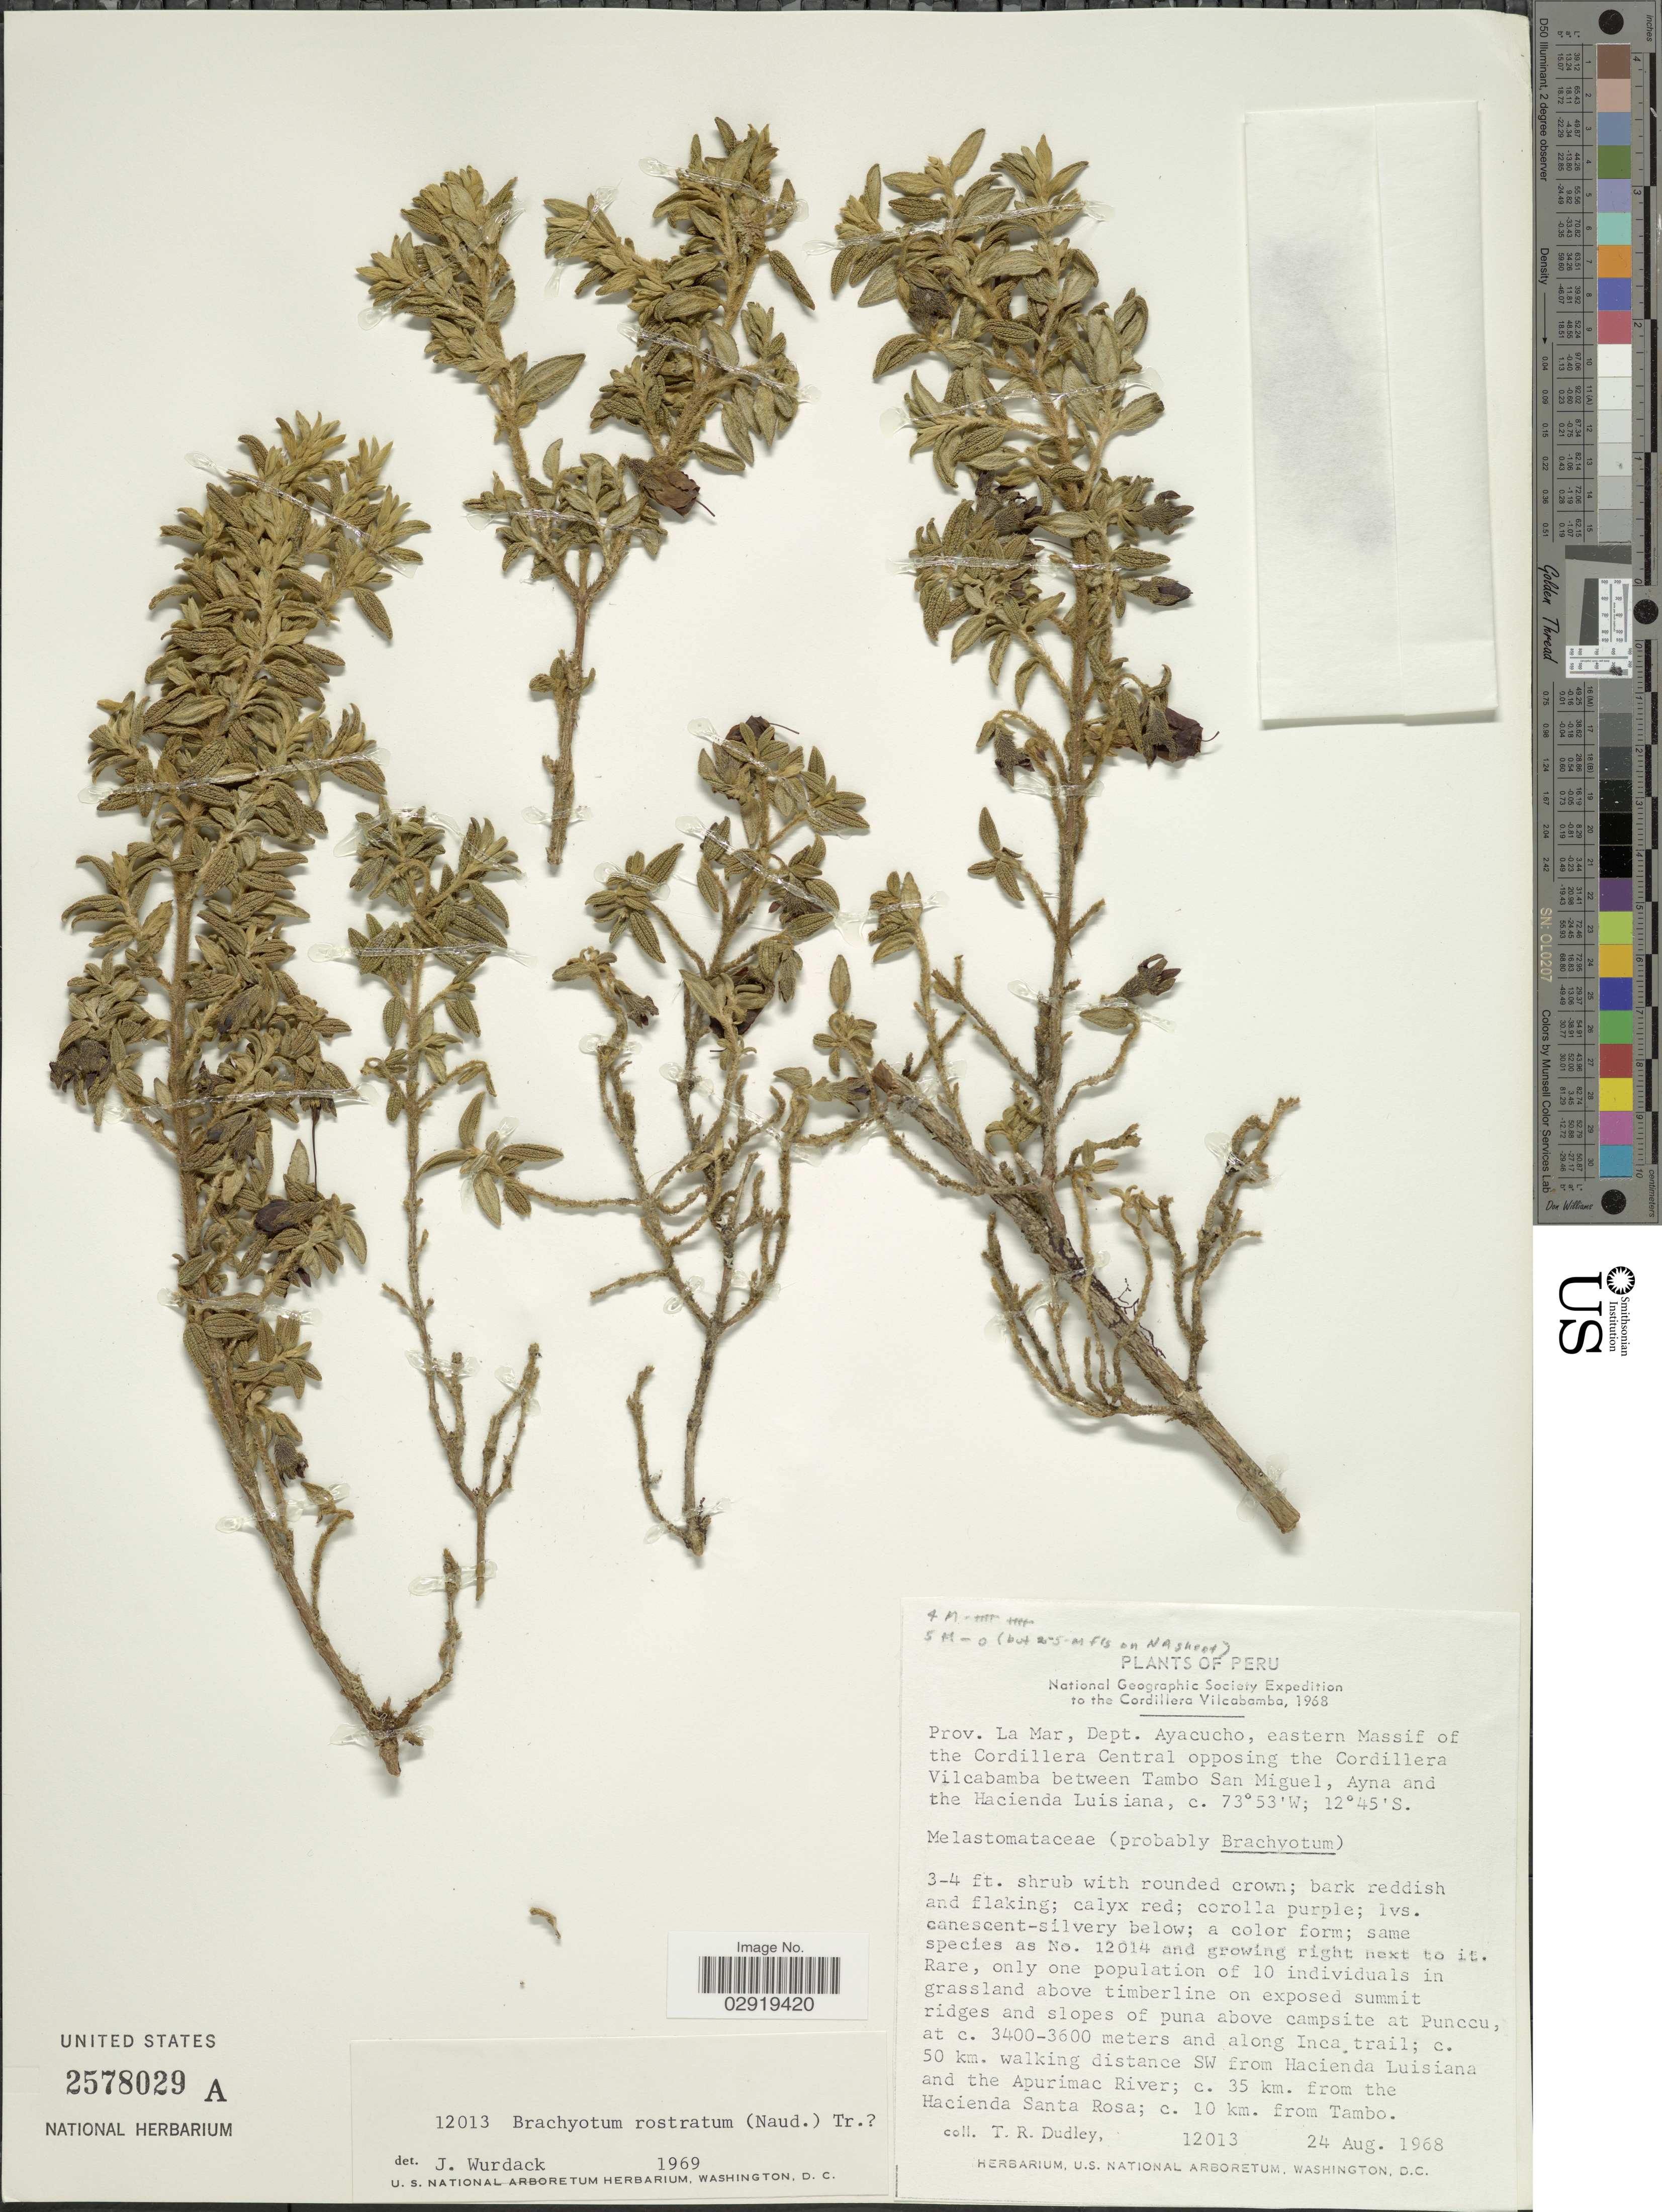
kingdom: Plantae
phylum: Tracheophyta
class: Magnoliopsida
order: Myrtales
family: Melastomataceae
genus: Brachyotum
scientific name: Brachyotum rostratum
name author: (Naudin) Triana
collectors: T. R. Dudley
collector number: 12013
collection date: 1968-08-24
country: Peru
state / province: Ayacucho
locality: Cordillera Vilcabamba. Prov. La Mar, Dept. Ayacucho, eastern Massif of the Cordillera Central opposing the Cordillera Vilcabamba between Tambo San Miguel, and Ayna and the Hacienda Luisiana. summit ridges and slopes of puna above campsite at Punccu, along Inca trail; c. 50 km. walking distance SW from Hacienda Luisiana and the Apurimac River; c. 35 km. from the Hacienda Santa Rosa; c. 10 km. from Tambo.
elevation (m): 3400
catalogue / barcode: US 2578029A